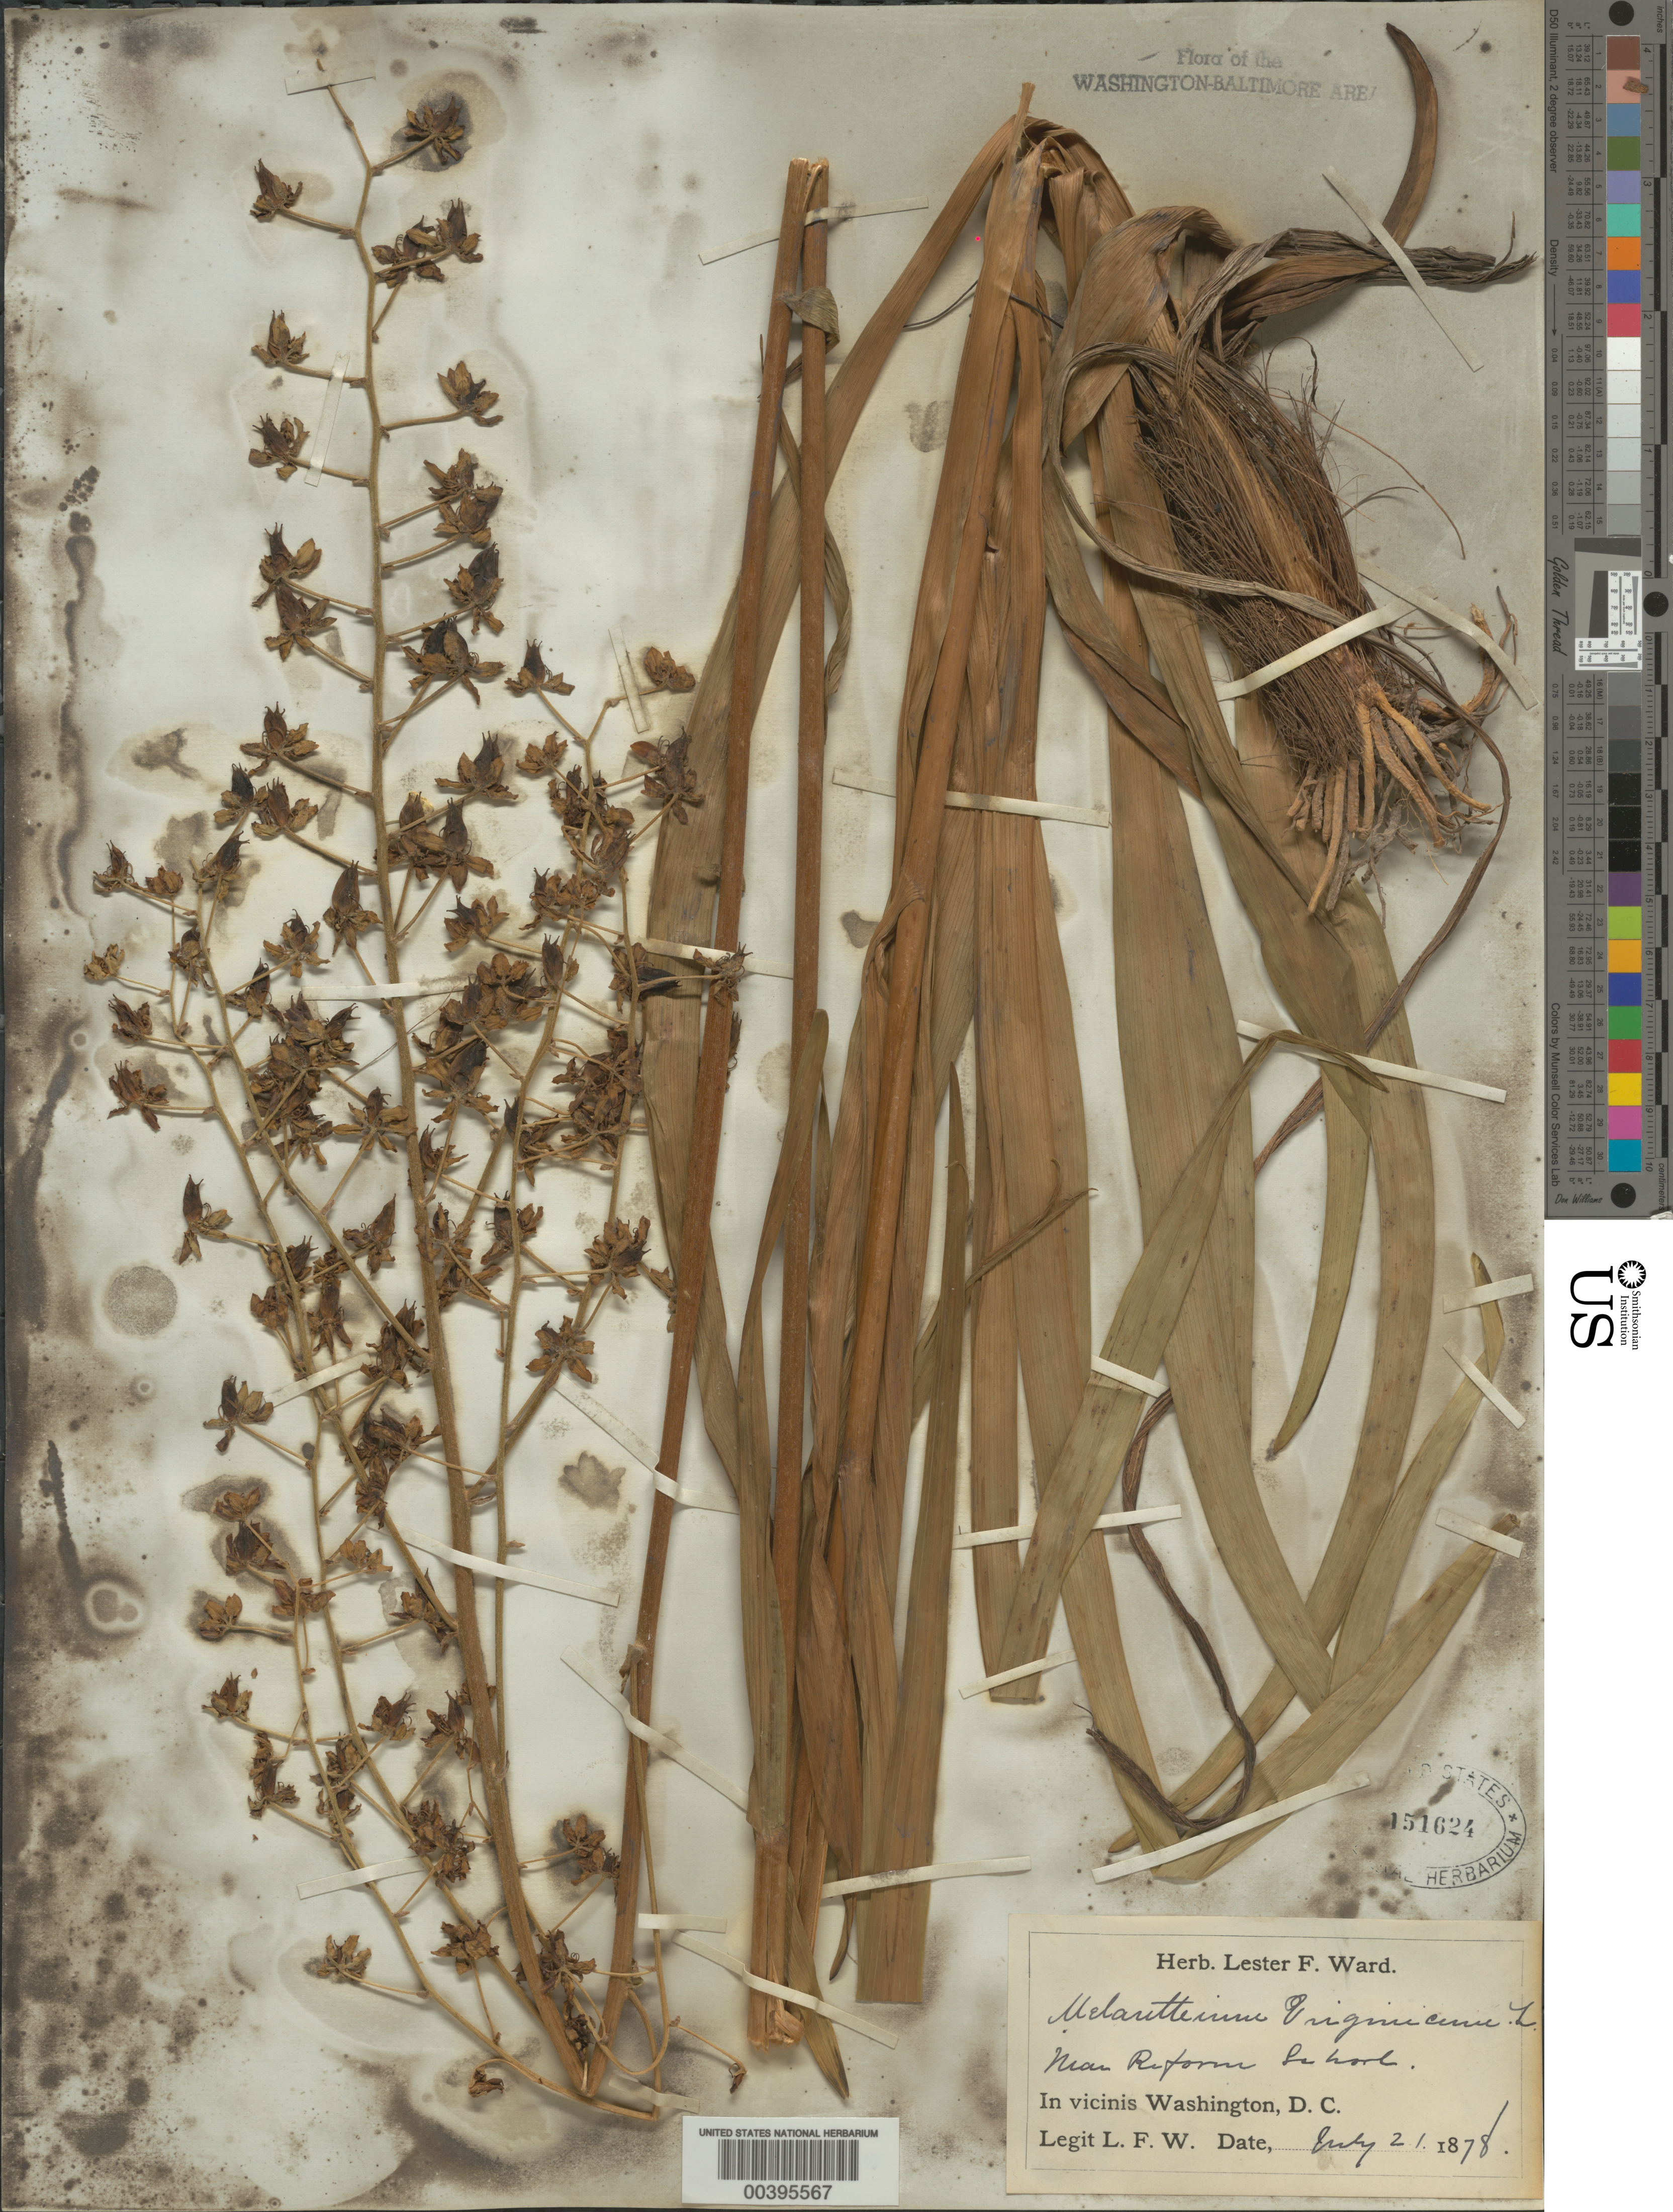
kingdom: Plantae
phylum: Tracheophyta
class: Liliopsida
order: Liliales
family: Melanthiaceae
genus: Melanthium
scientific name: Melanthium virginicum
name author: L.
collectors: L. F. Ward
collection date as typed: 21 Jul 1878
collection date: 1878-07-21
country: United States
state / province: District of Columbia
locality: Reform School vicinity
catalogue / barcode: US 151624